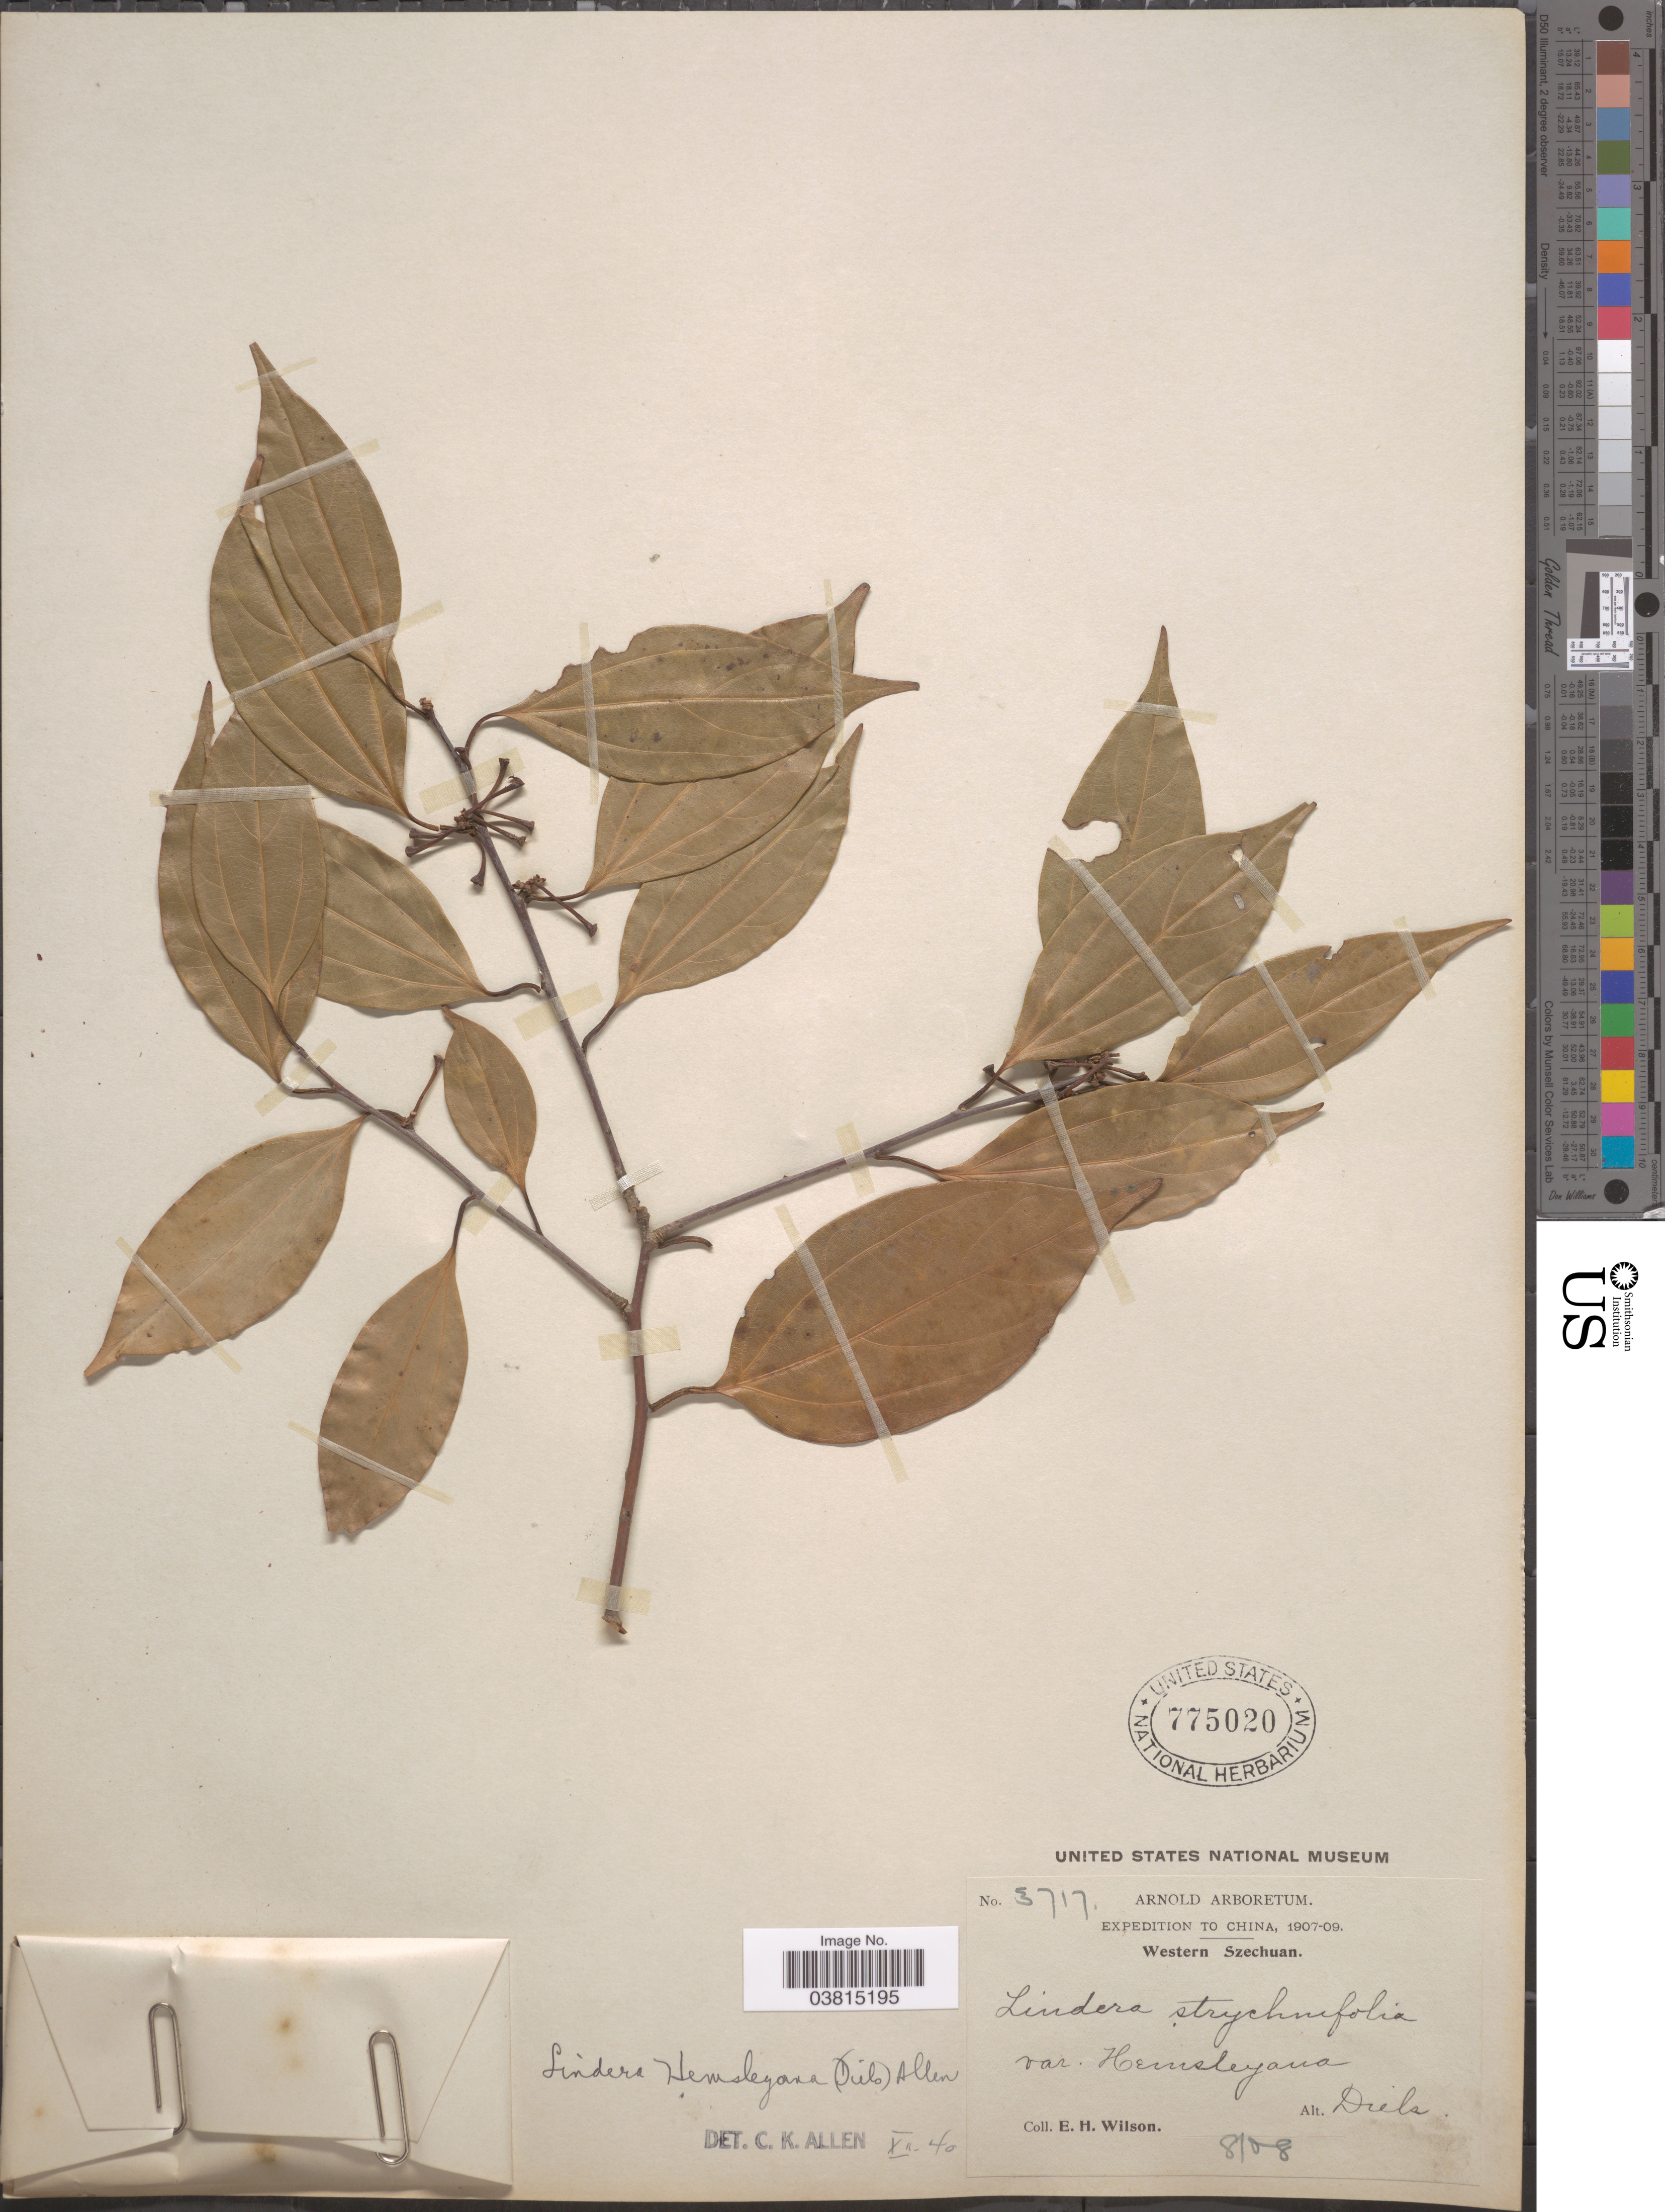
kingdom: Plantae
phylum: Tracheophyta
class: Magnoliopsida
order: Laurales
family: Lauraceae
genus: Lindera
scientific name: Lindera hemsleyana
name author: (Diels) C.K. Allen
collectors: E. Wilson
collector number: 3717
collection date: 1908-08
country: China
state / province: Sichuan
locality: Western Szechuan.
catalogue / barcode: US 775020